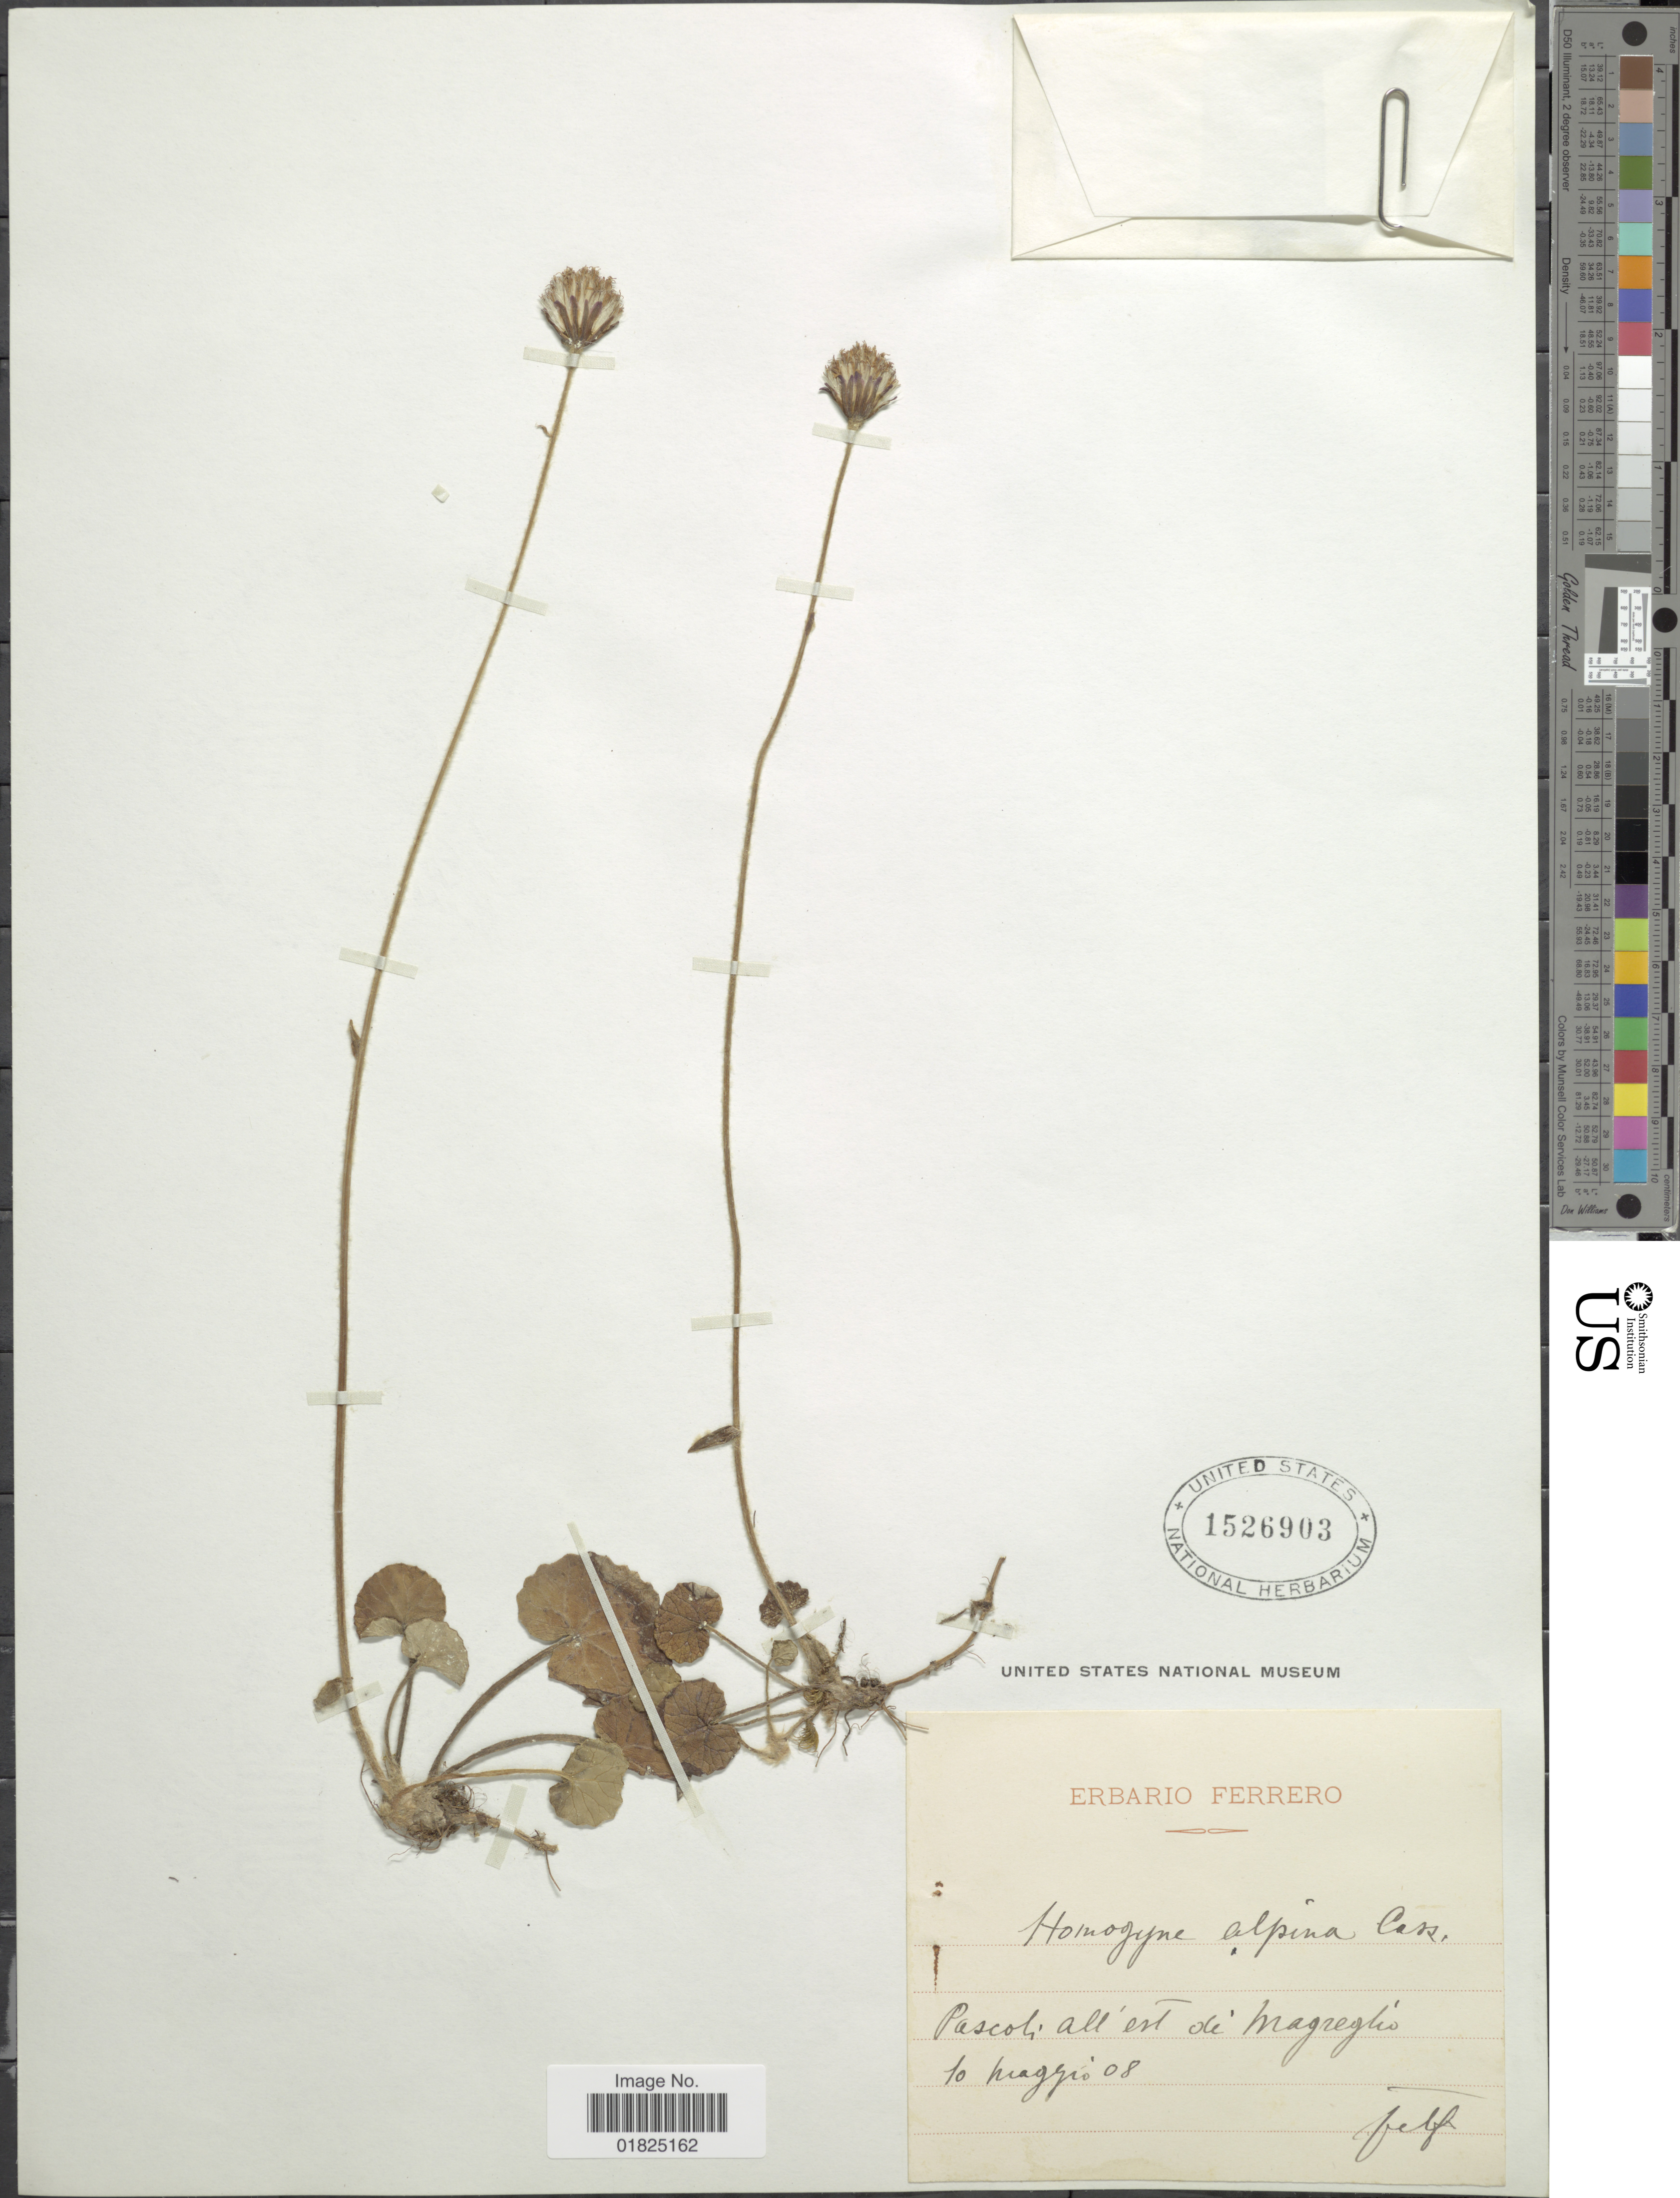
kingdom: Plantae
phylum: Tracheophyta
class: Magnoliopsida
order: Asterales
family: Asteraceae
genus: Homogyne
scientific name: Homogyne alpina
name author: (L.) Cass.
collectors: F. Ferrero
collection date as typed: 10 Maggio 08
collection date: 1908-05-10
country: Italy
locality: Pascoli all' est de Magreglio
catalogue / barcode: US 1526903